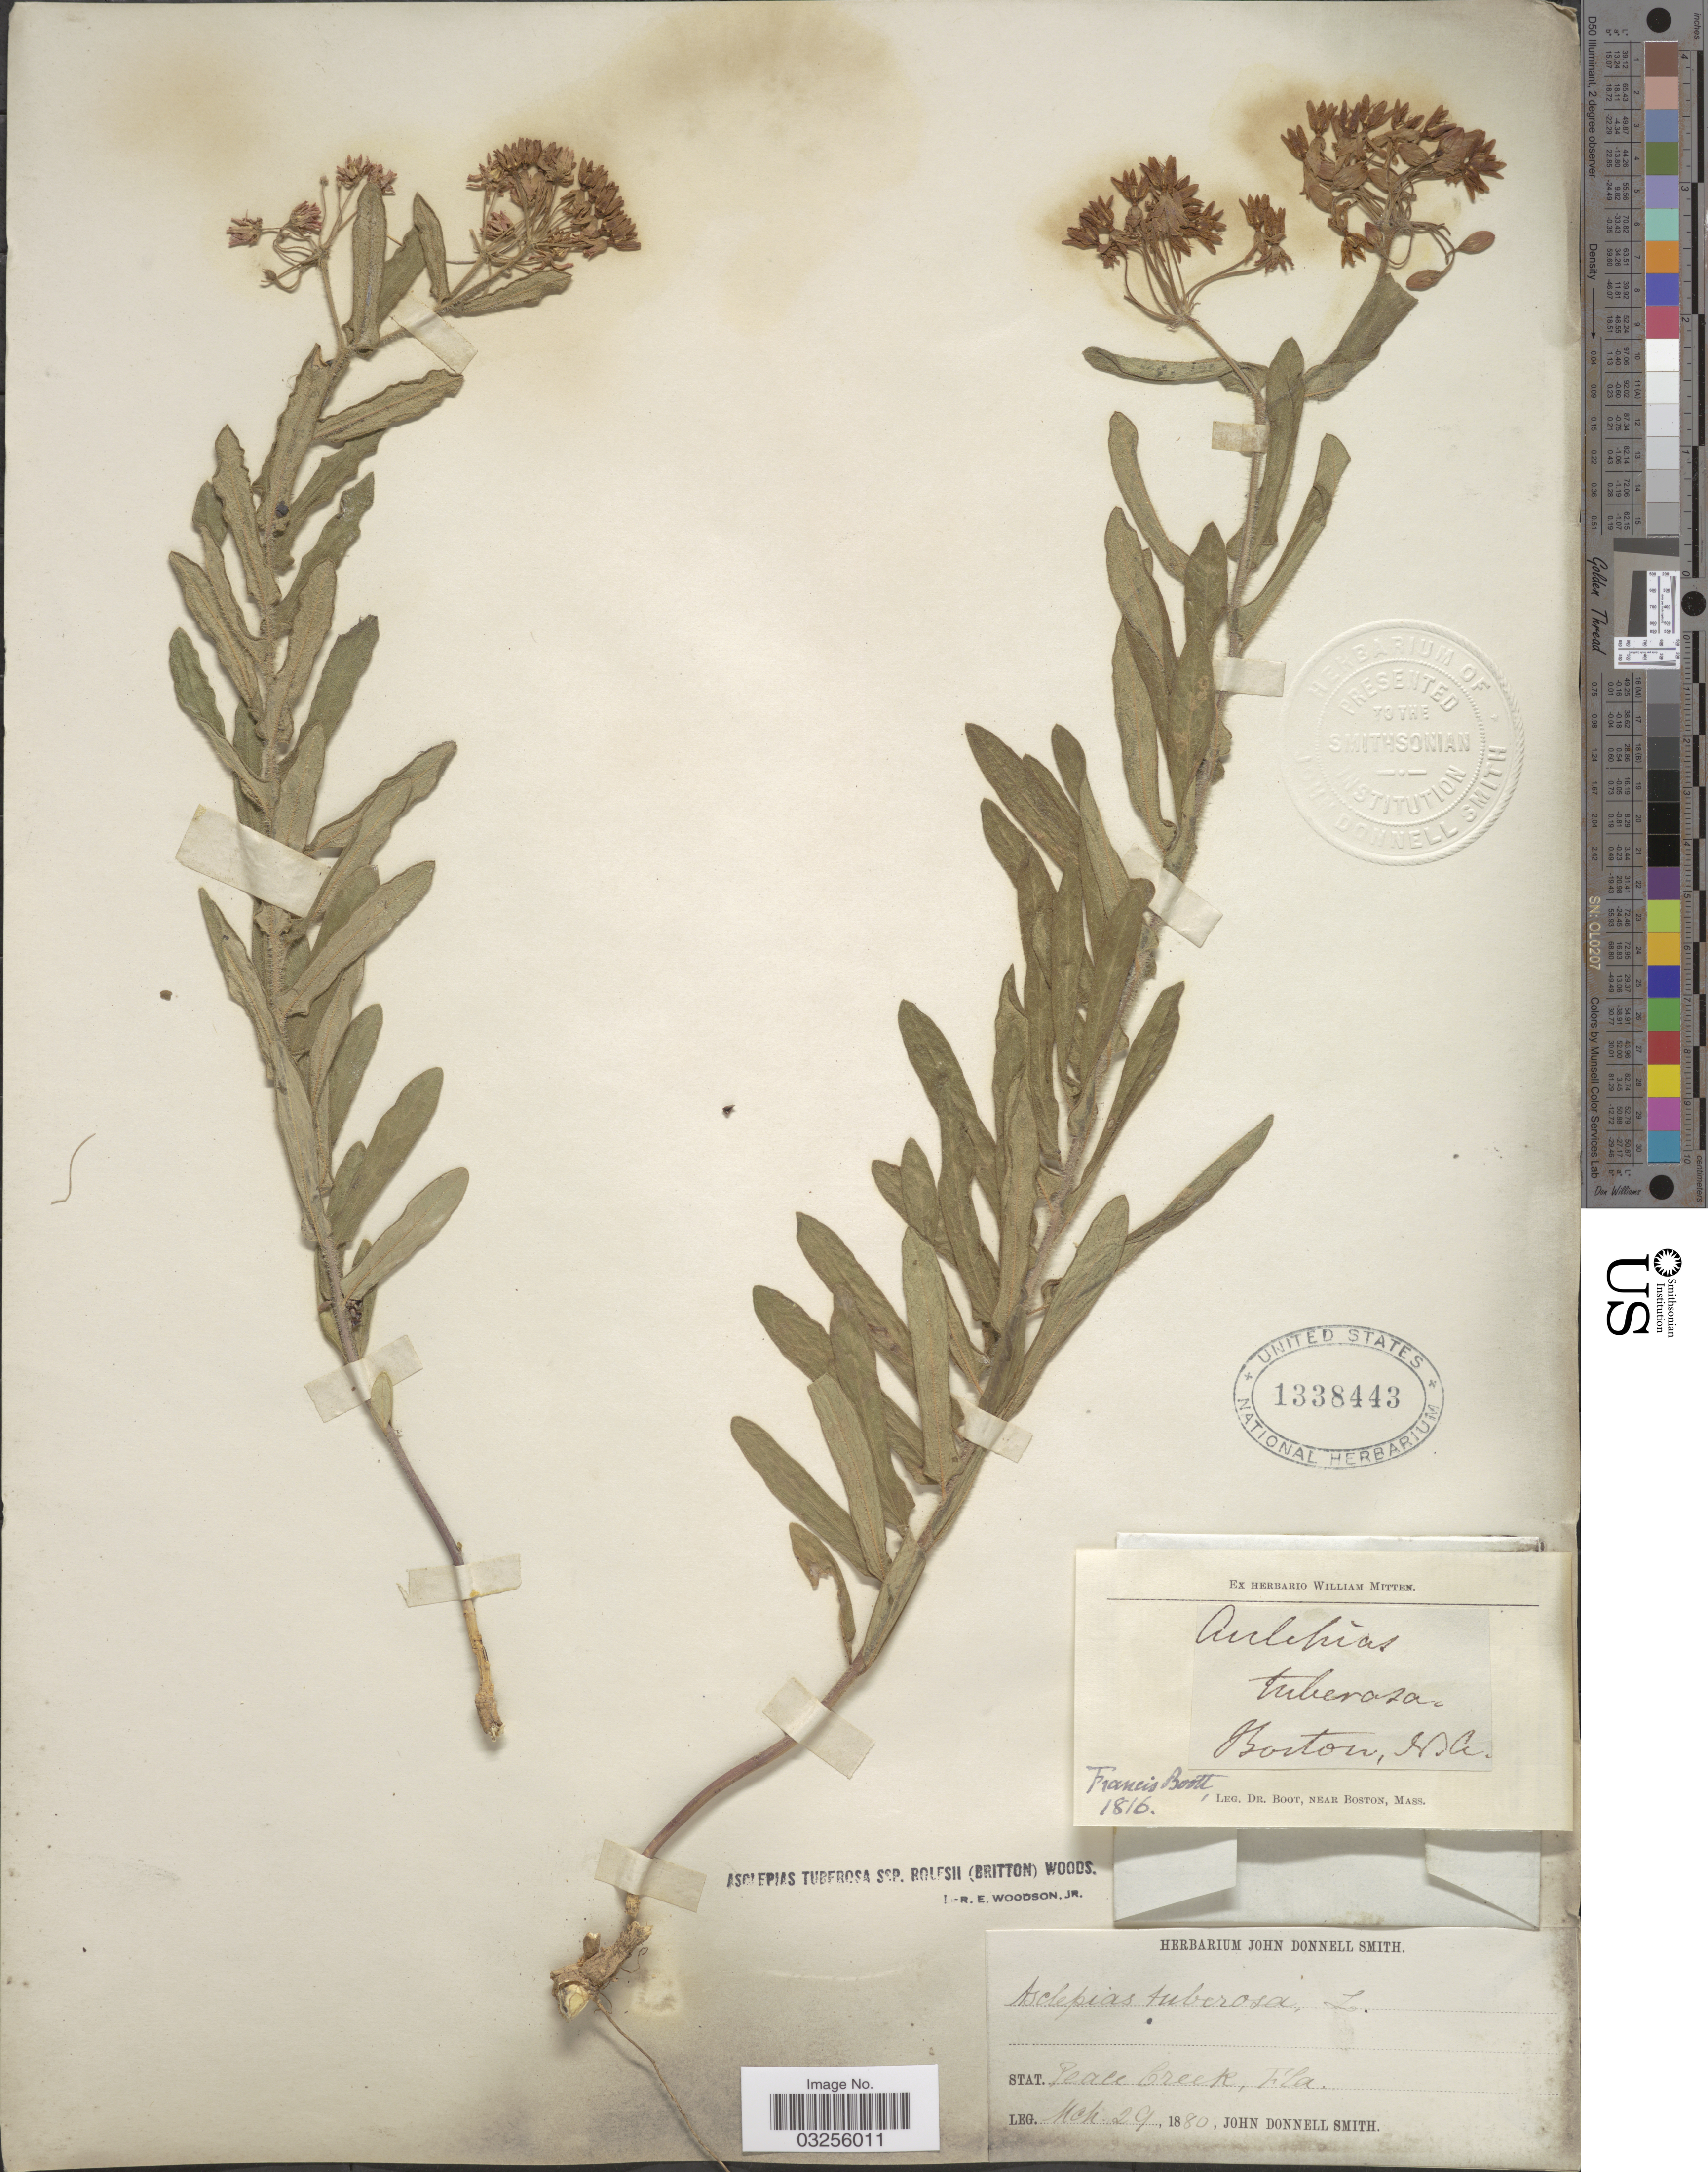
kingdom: Plantae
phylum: Tracheophyta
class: Magnoliopsida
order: Gentianales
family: Apocynaceae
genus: Asclepias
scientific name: Asclepias tuberosa var. rolfsii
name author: ( ex Vail) Shinners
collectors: J. Donnell Smith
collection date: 1880-03-29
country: United States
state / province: Florida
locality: Peace Creek, Fla.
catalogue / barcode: US 1338443-2